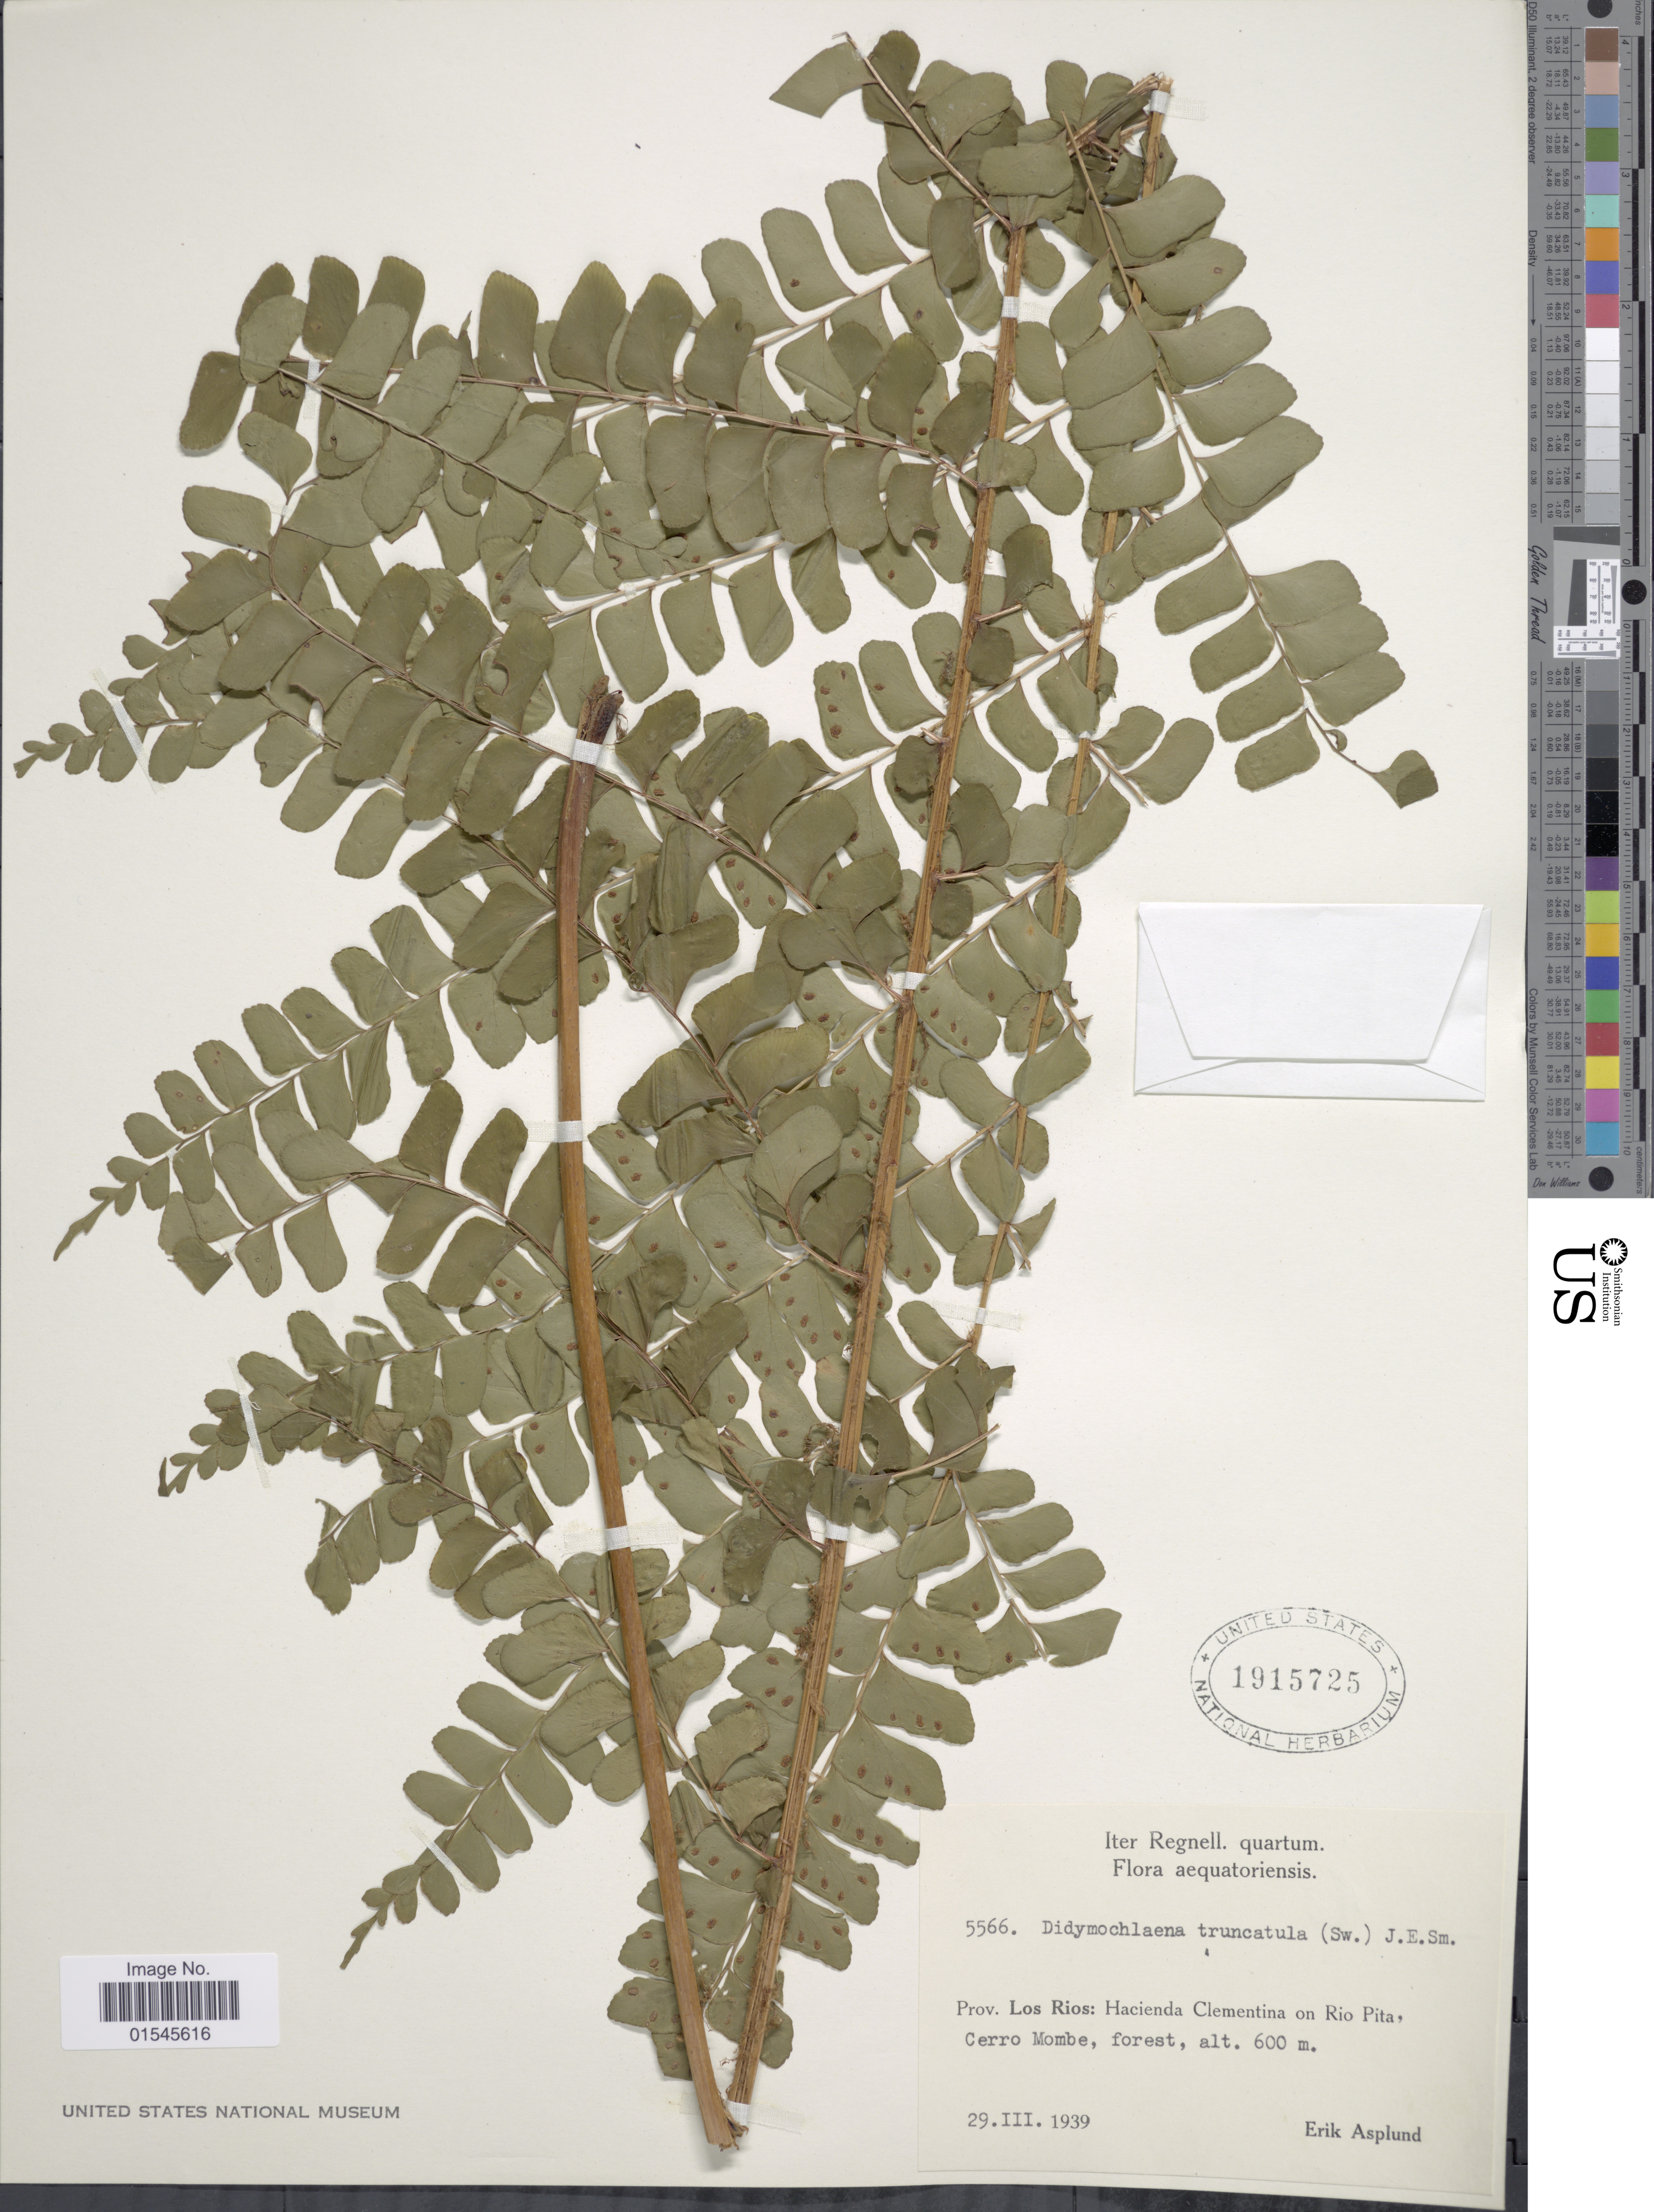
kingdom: Plantae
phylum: Tracheophyta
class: Polypodiopsida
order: Polypodiales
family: Didymochlaenaceae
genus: Didymochlaena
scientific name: Didymochlaena truncatula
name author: (Sw.) J. Sm.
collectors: E. Asplund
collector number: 5566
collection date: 1939-03-29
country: Ecuador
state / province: Los Ríos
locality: Hacienda Clementina on Rio Pita, Cerro Mombe, forest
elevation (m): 600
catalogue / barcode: US 1915725